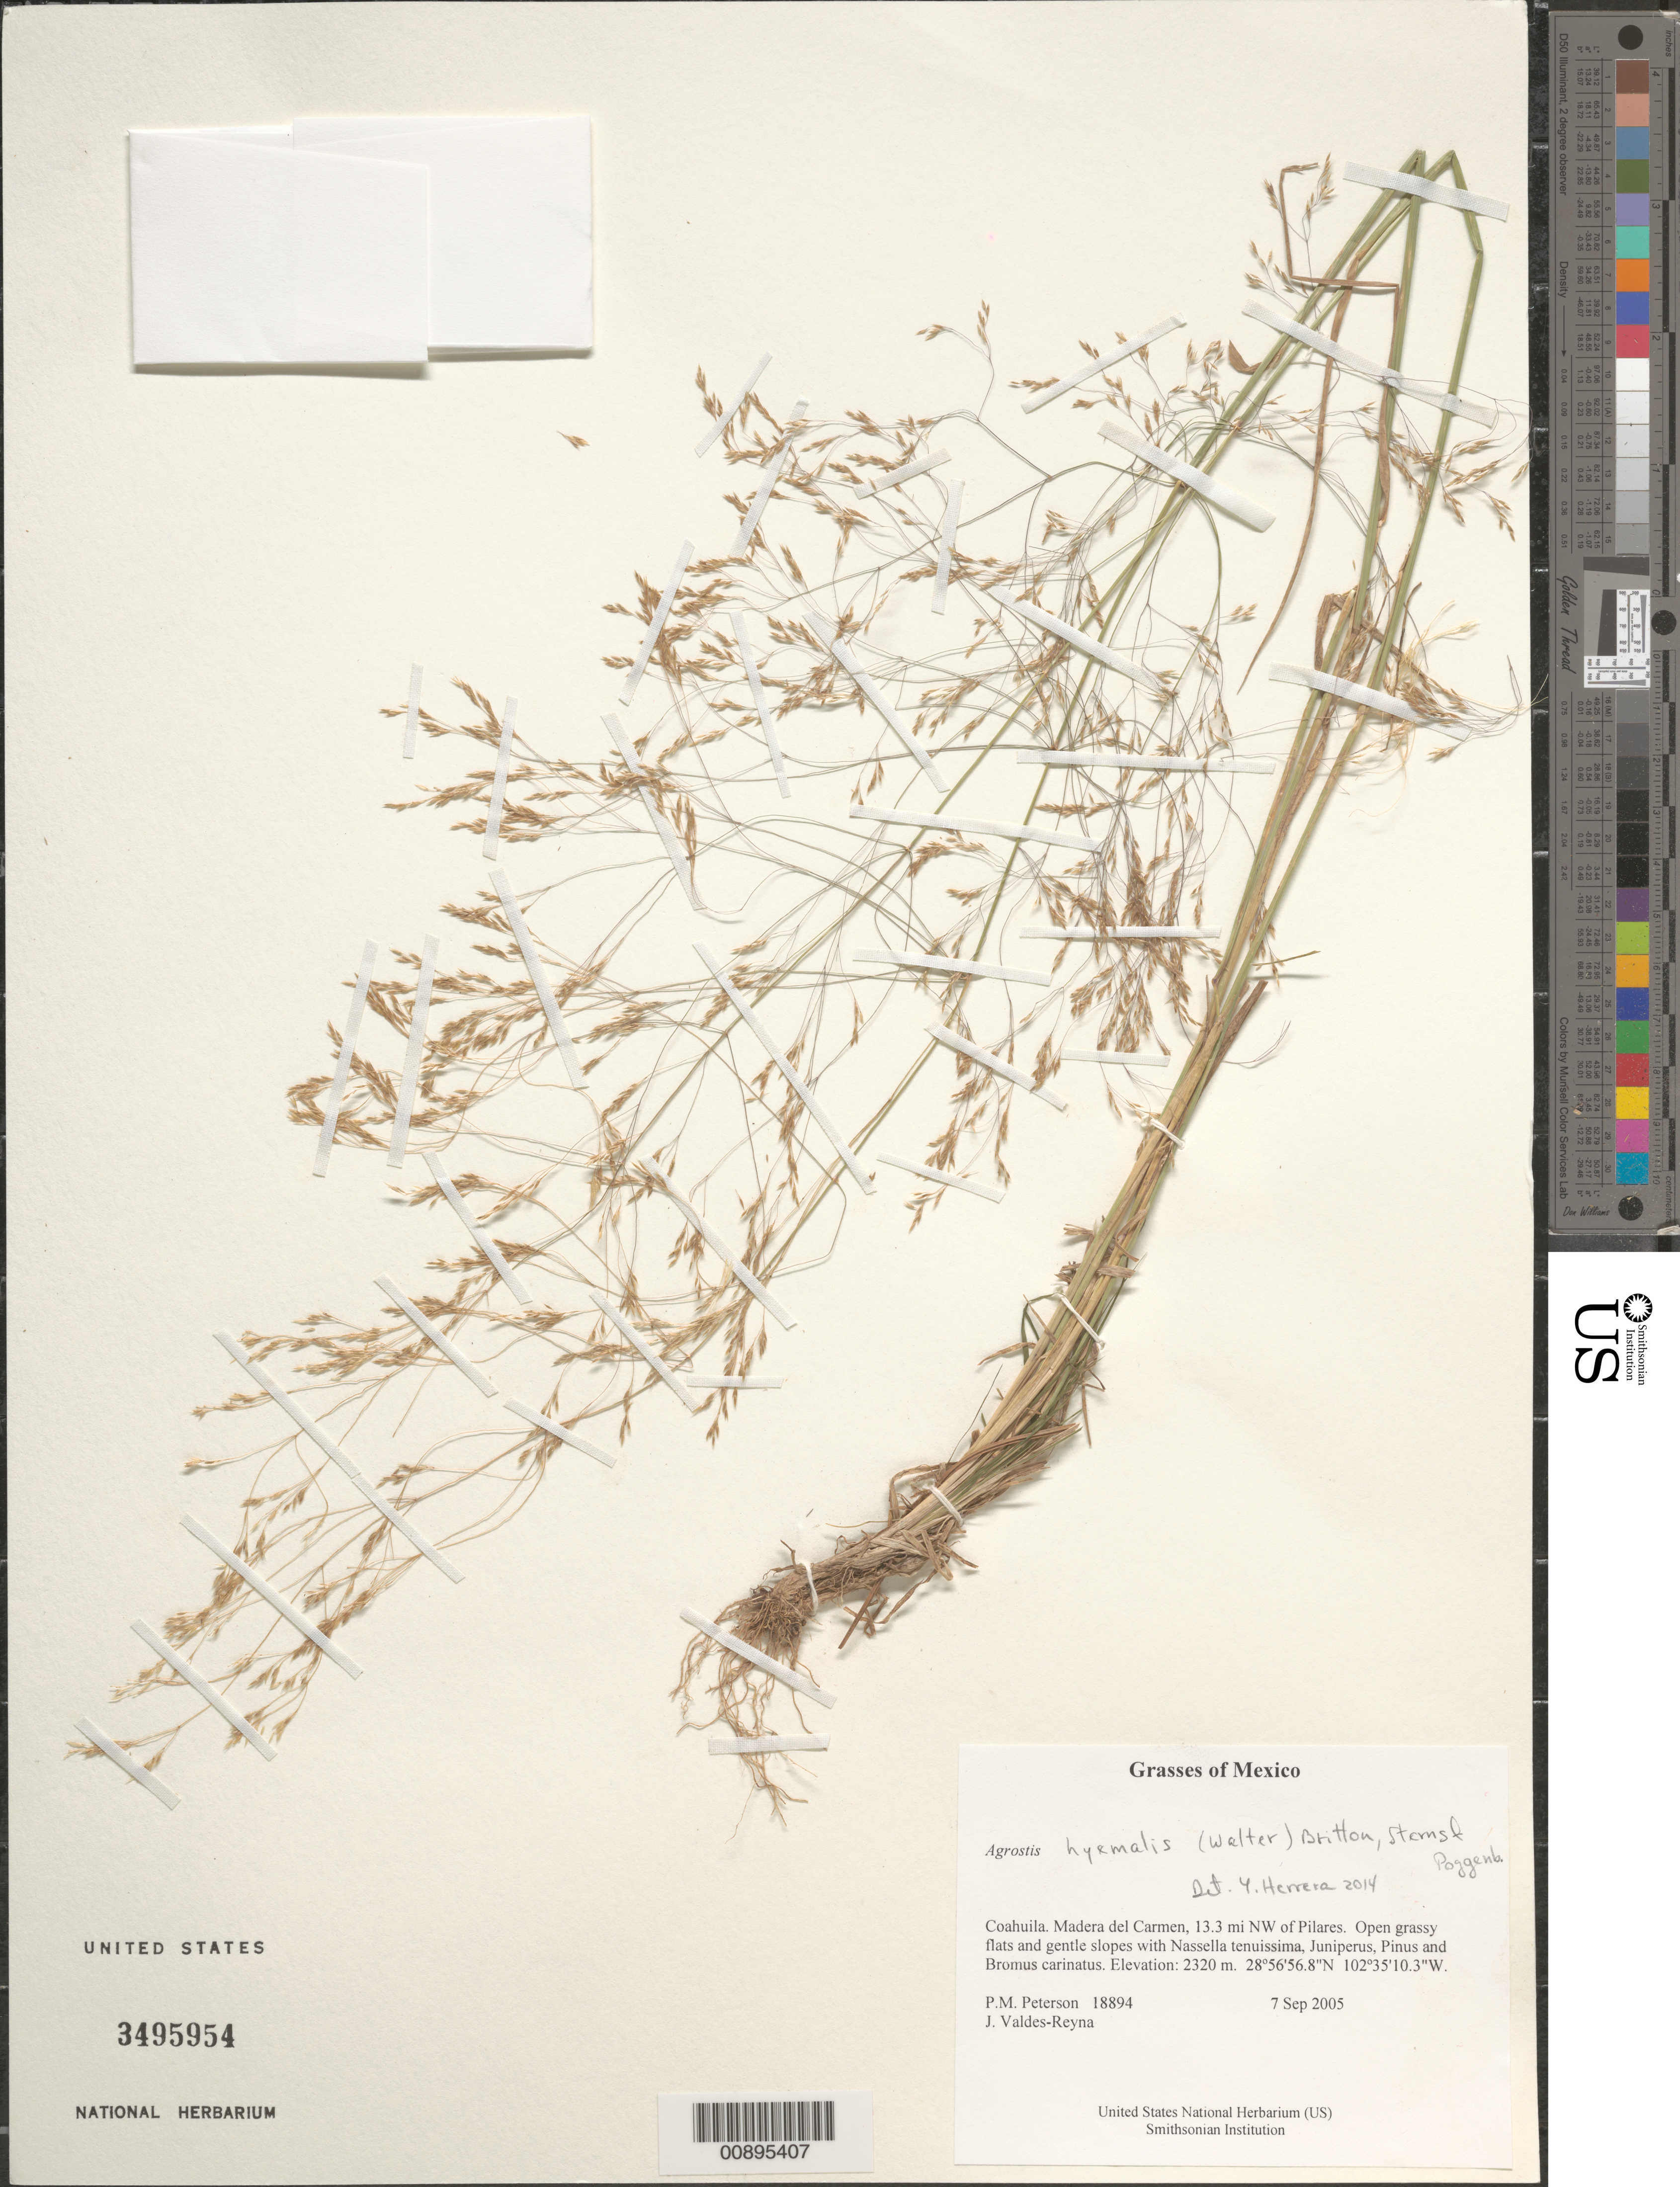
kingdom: Plantae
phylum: Tracheophyta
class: Liliopsida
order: Poales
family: Poaceae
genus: Agrostis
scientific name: Agrostis sp.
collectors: P. M. Peterson & J. Valdés-Reyna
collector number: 18894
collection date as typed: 07 Sep 2005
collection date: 2005-09-07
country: Mexico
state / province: Coahuila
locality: Madera del Carmen, 13.3 mi NW of Pilares. Open grassy flats and gentle slopes with Nassella tenuissima, Juniperus, Pinus and Bromus carinatus.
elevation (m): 2320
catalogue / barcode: US 3495954